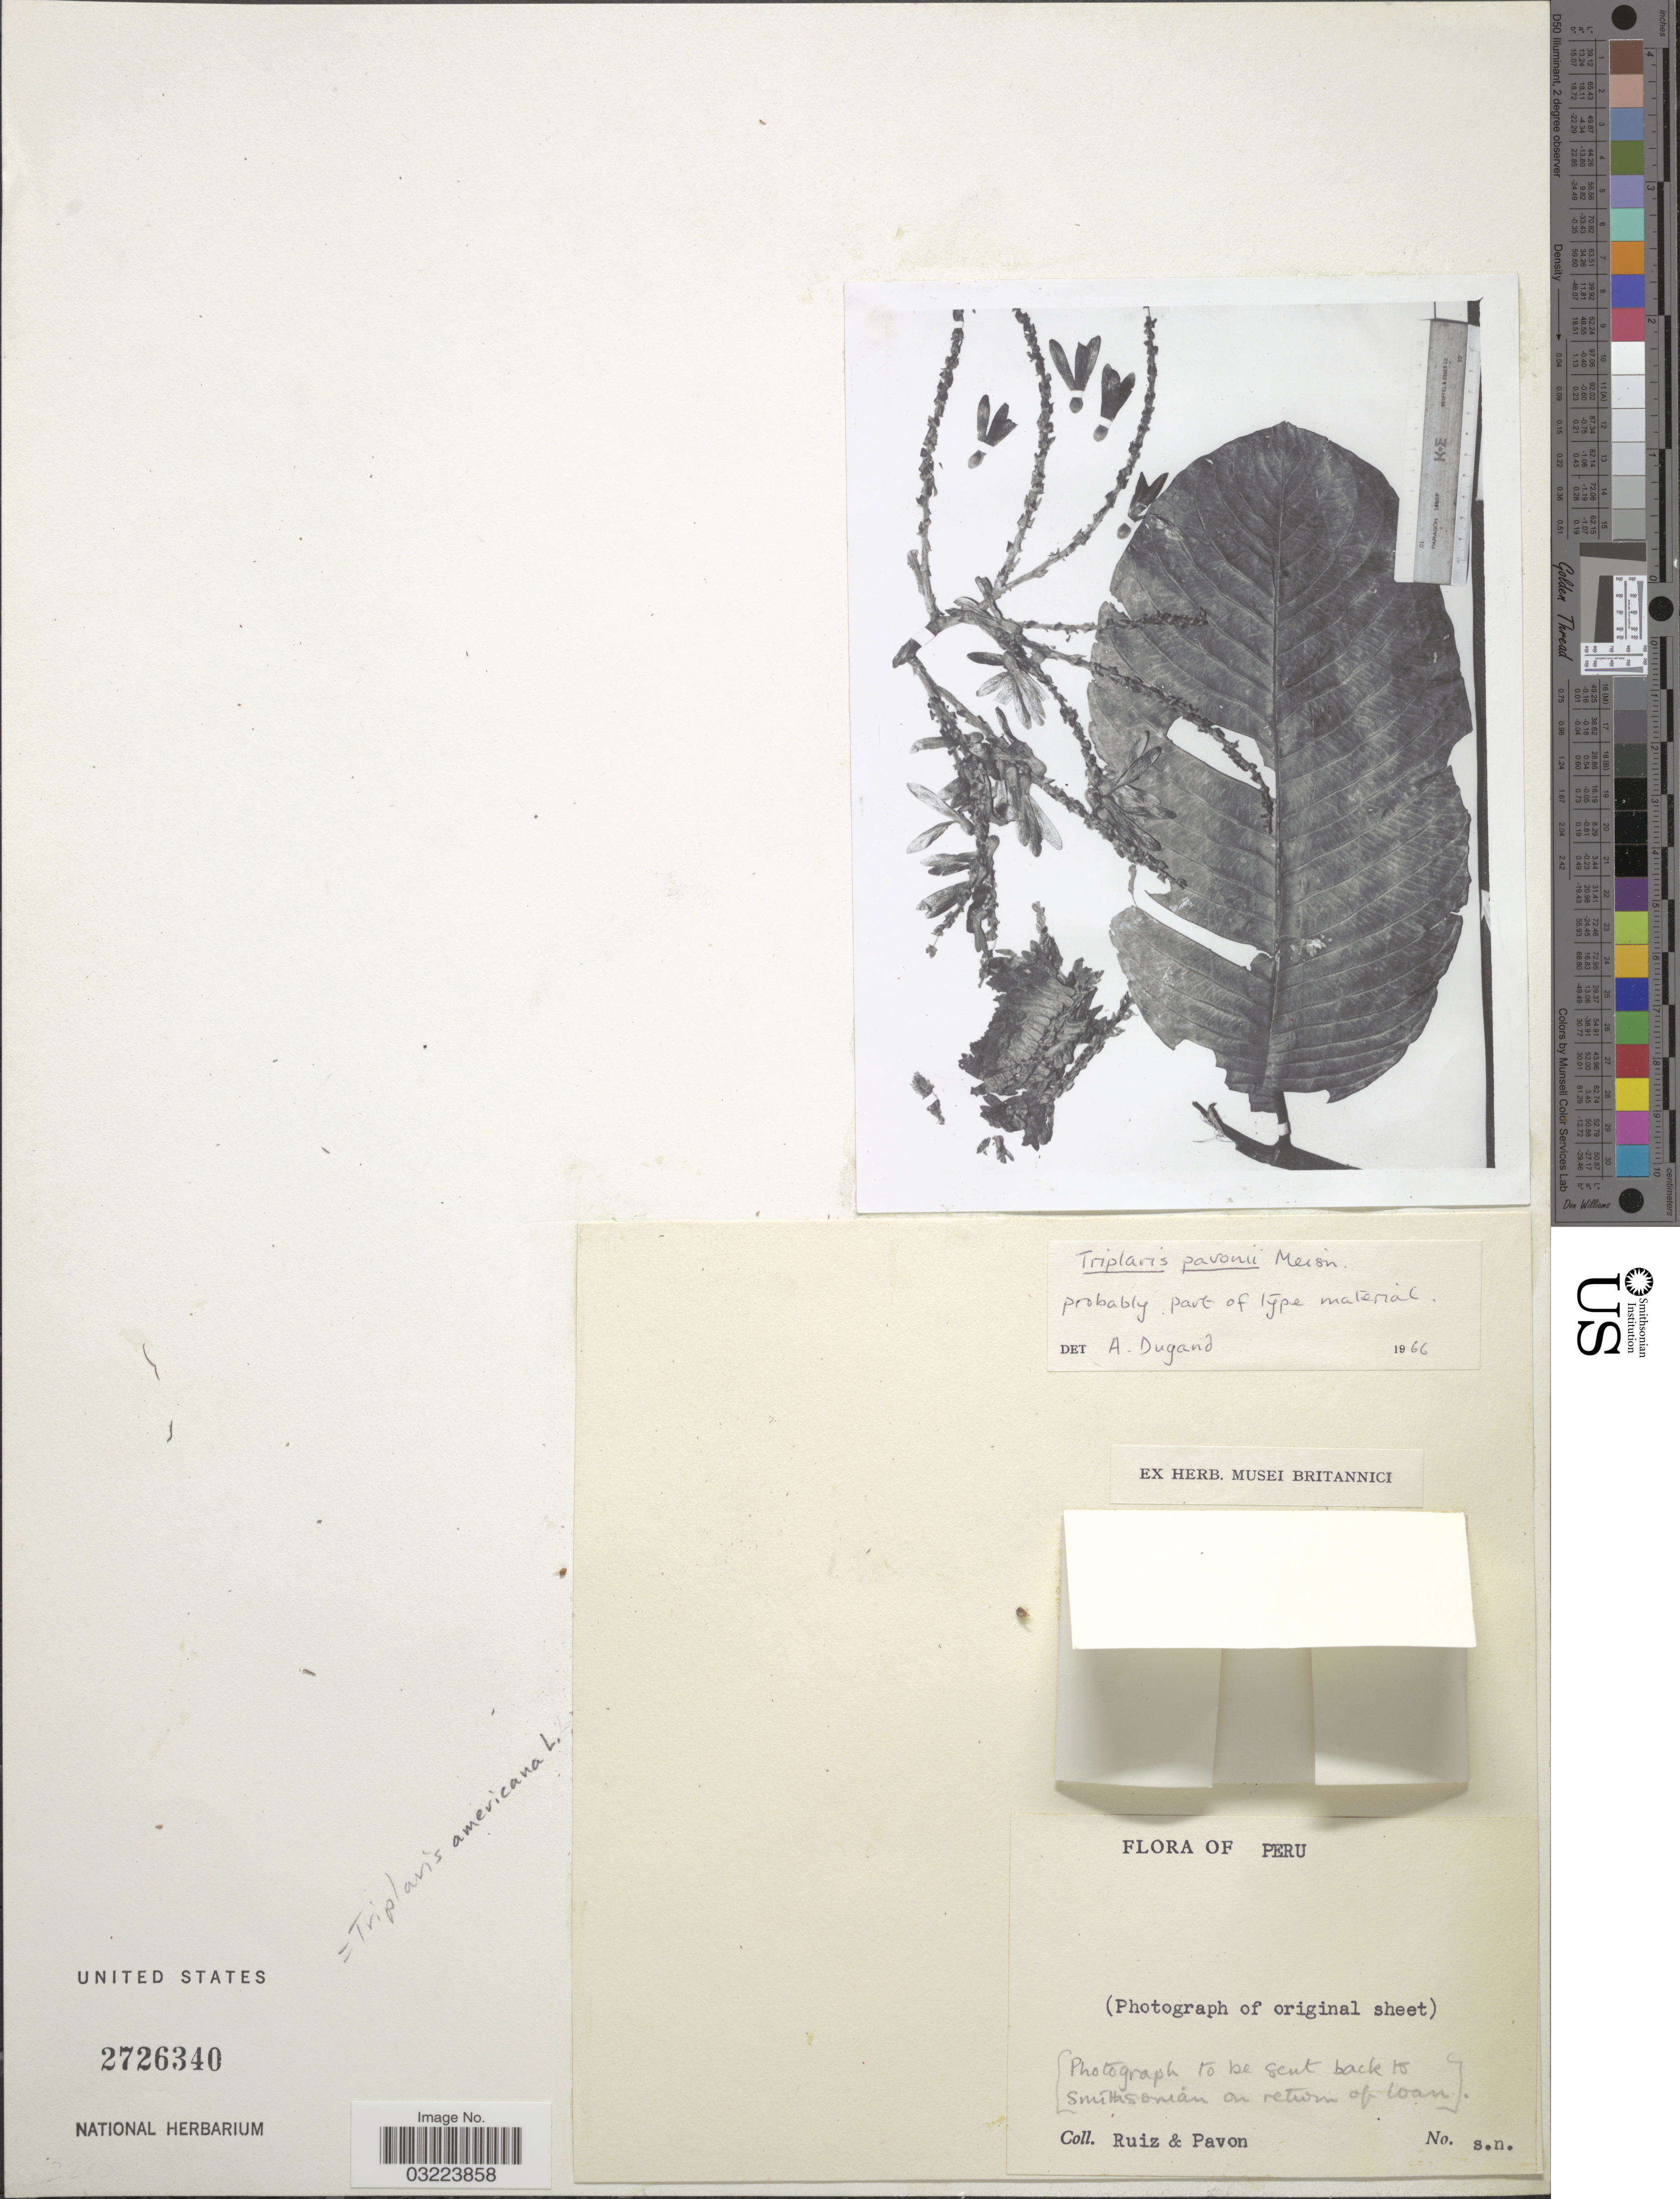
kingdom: Plantae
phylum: Tracheophyta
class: Magnoliopsida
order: Caryophyllales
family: Polygonaceae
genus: Triplaris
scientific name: Triplaris americana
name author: L.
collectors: Ruiz, -- & -. Pavon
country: Peru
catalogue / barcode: US 2726340